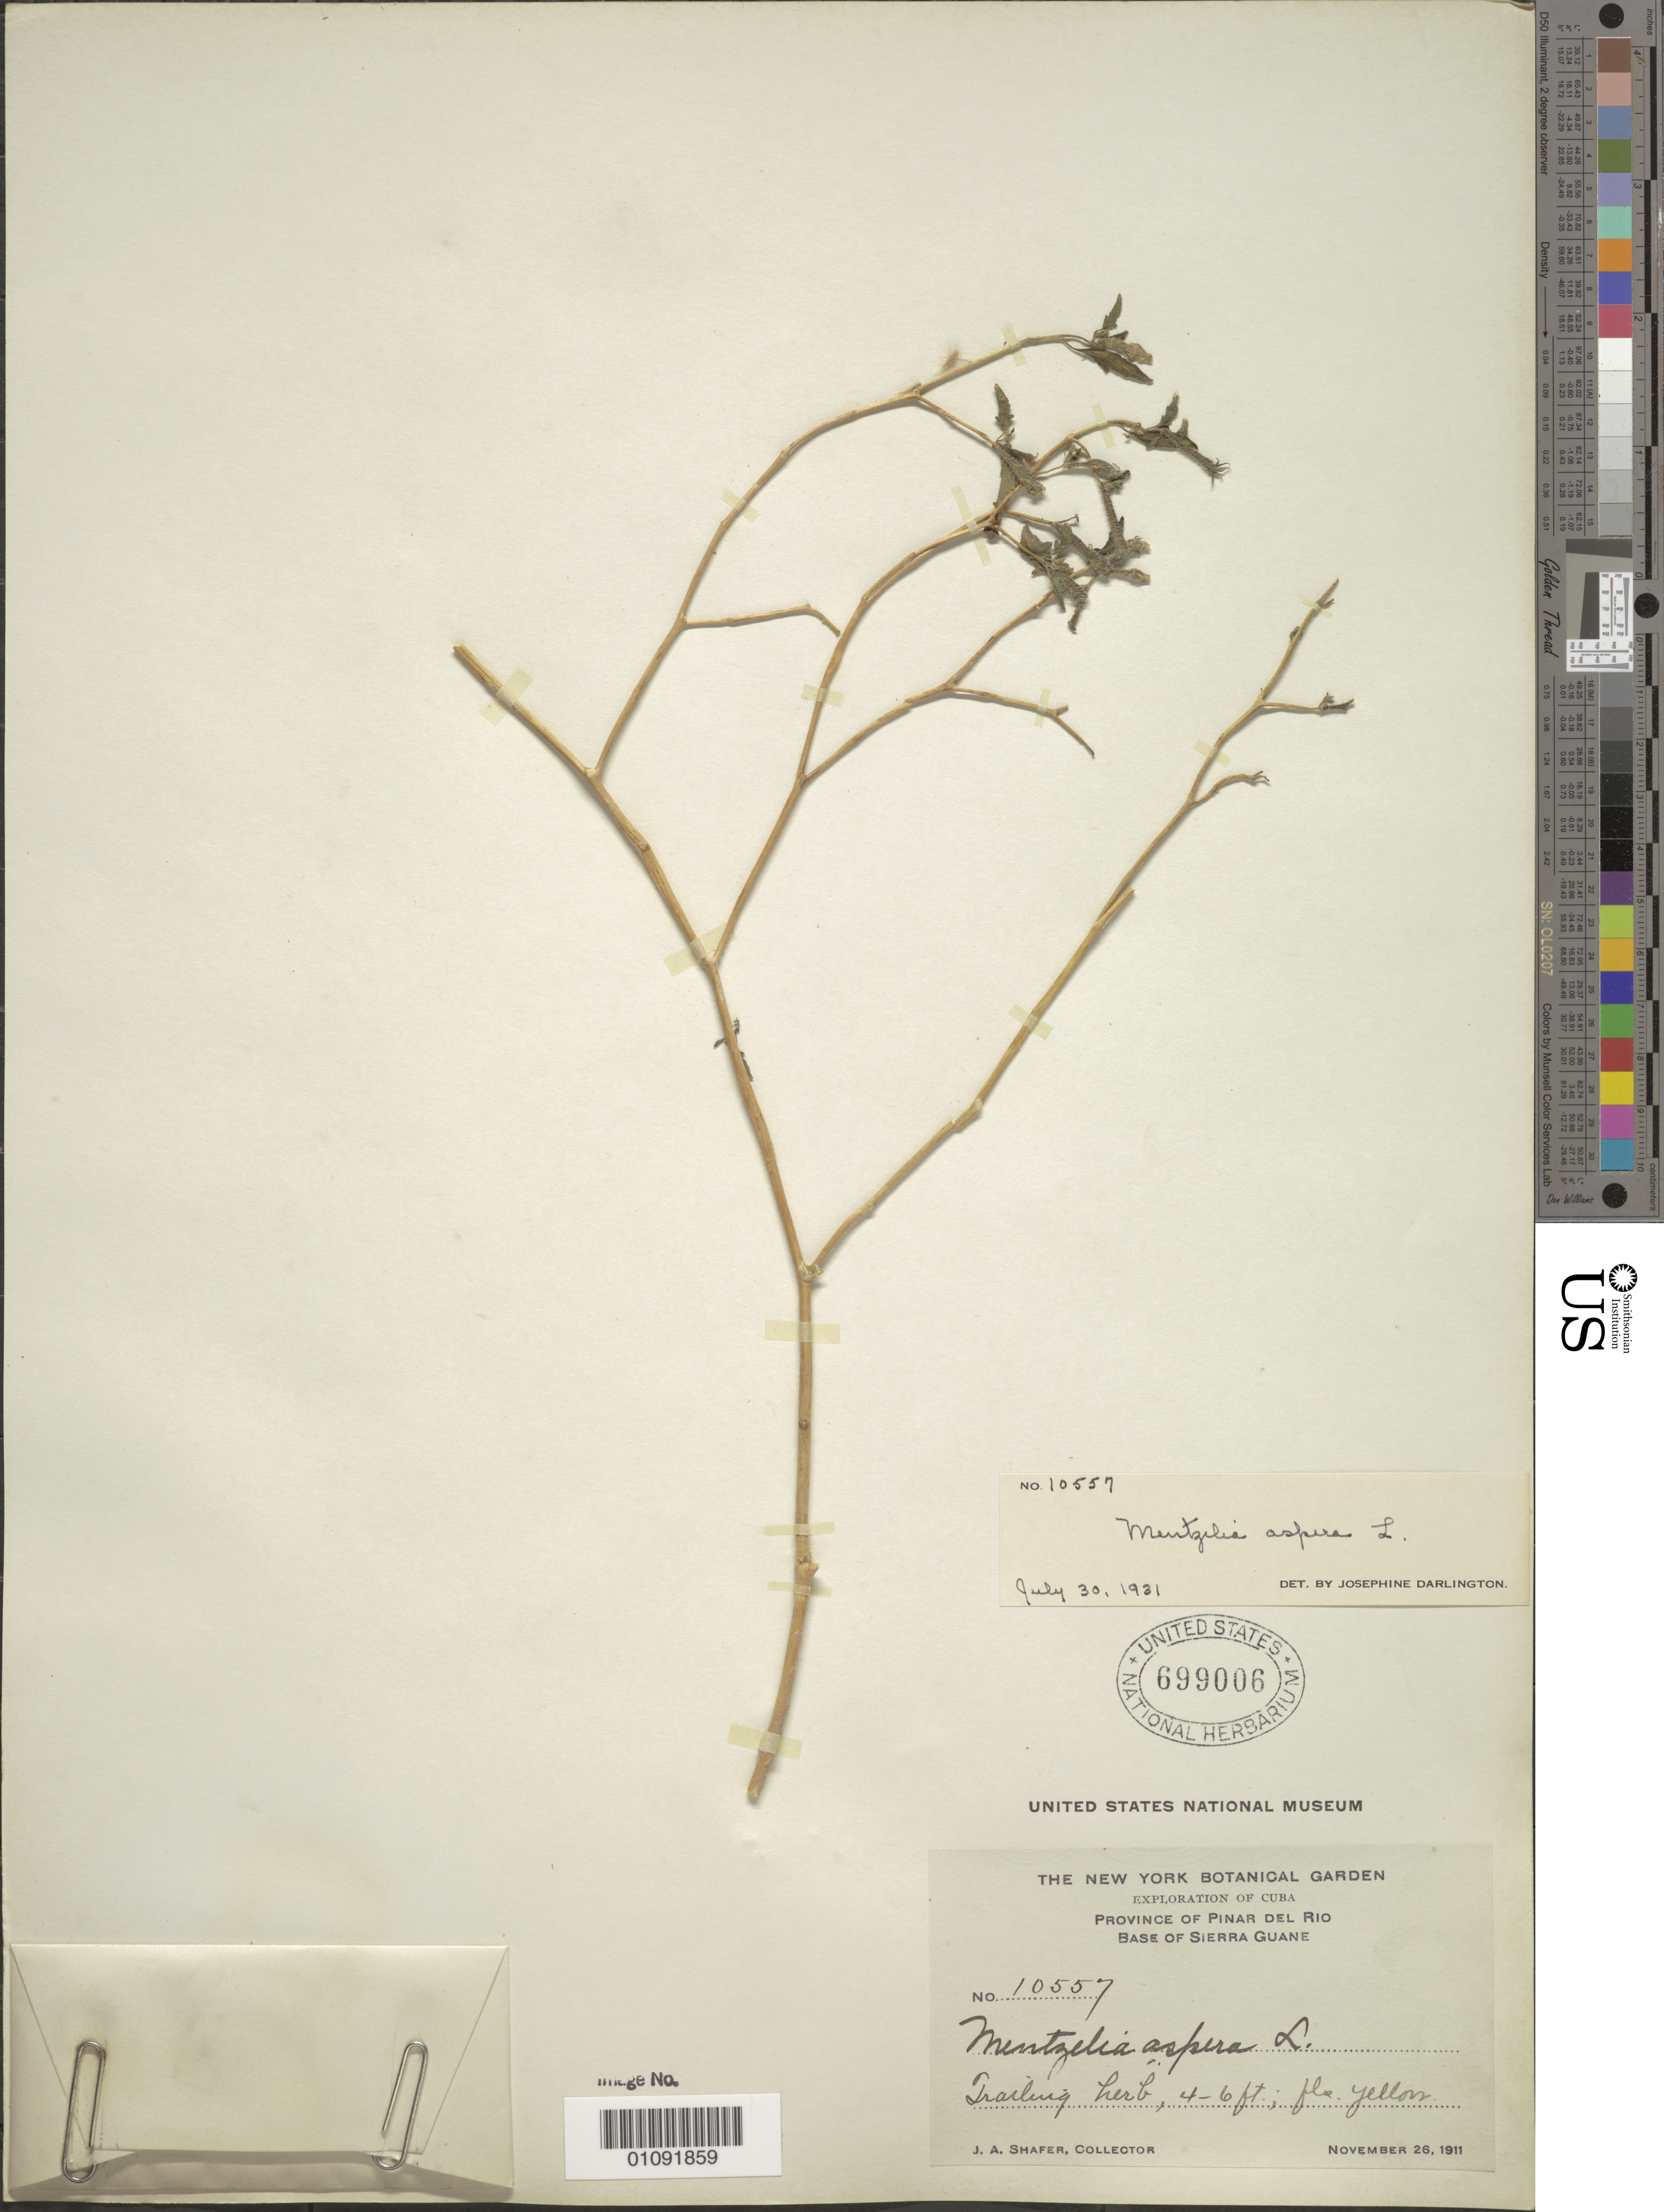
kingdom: Plantae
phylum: Tracheophyta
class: Magnoliopsida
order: Cornales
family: Loasaceae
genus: Mentzelia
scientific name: Mentzelia aspera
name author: L.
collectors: J. A. Shafer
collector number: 10557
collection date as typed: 26 Nov 1911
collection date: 1911-11-26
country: Cuba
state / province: Pinar del Rio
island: Cuba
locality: Pinar del Rio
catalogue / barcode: US 699006